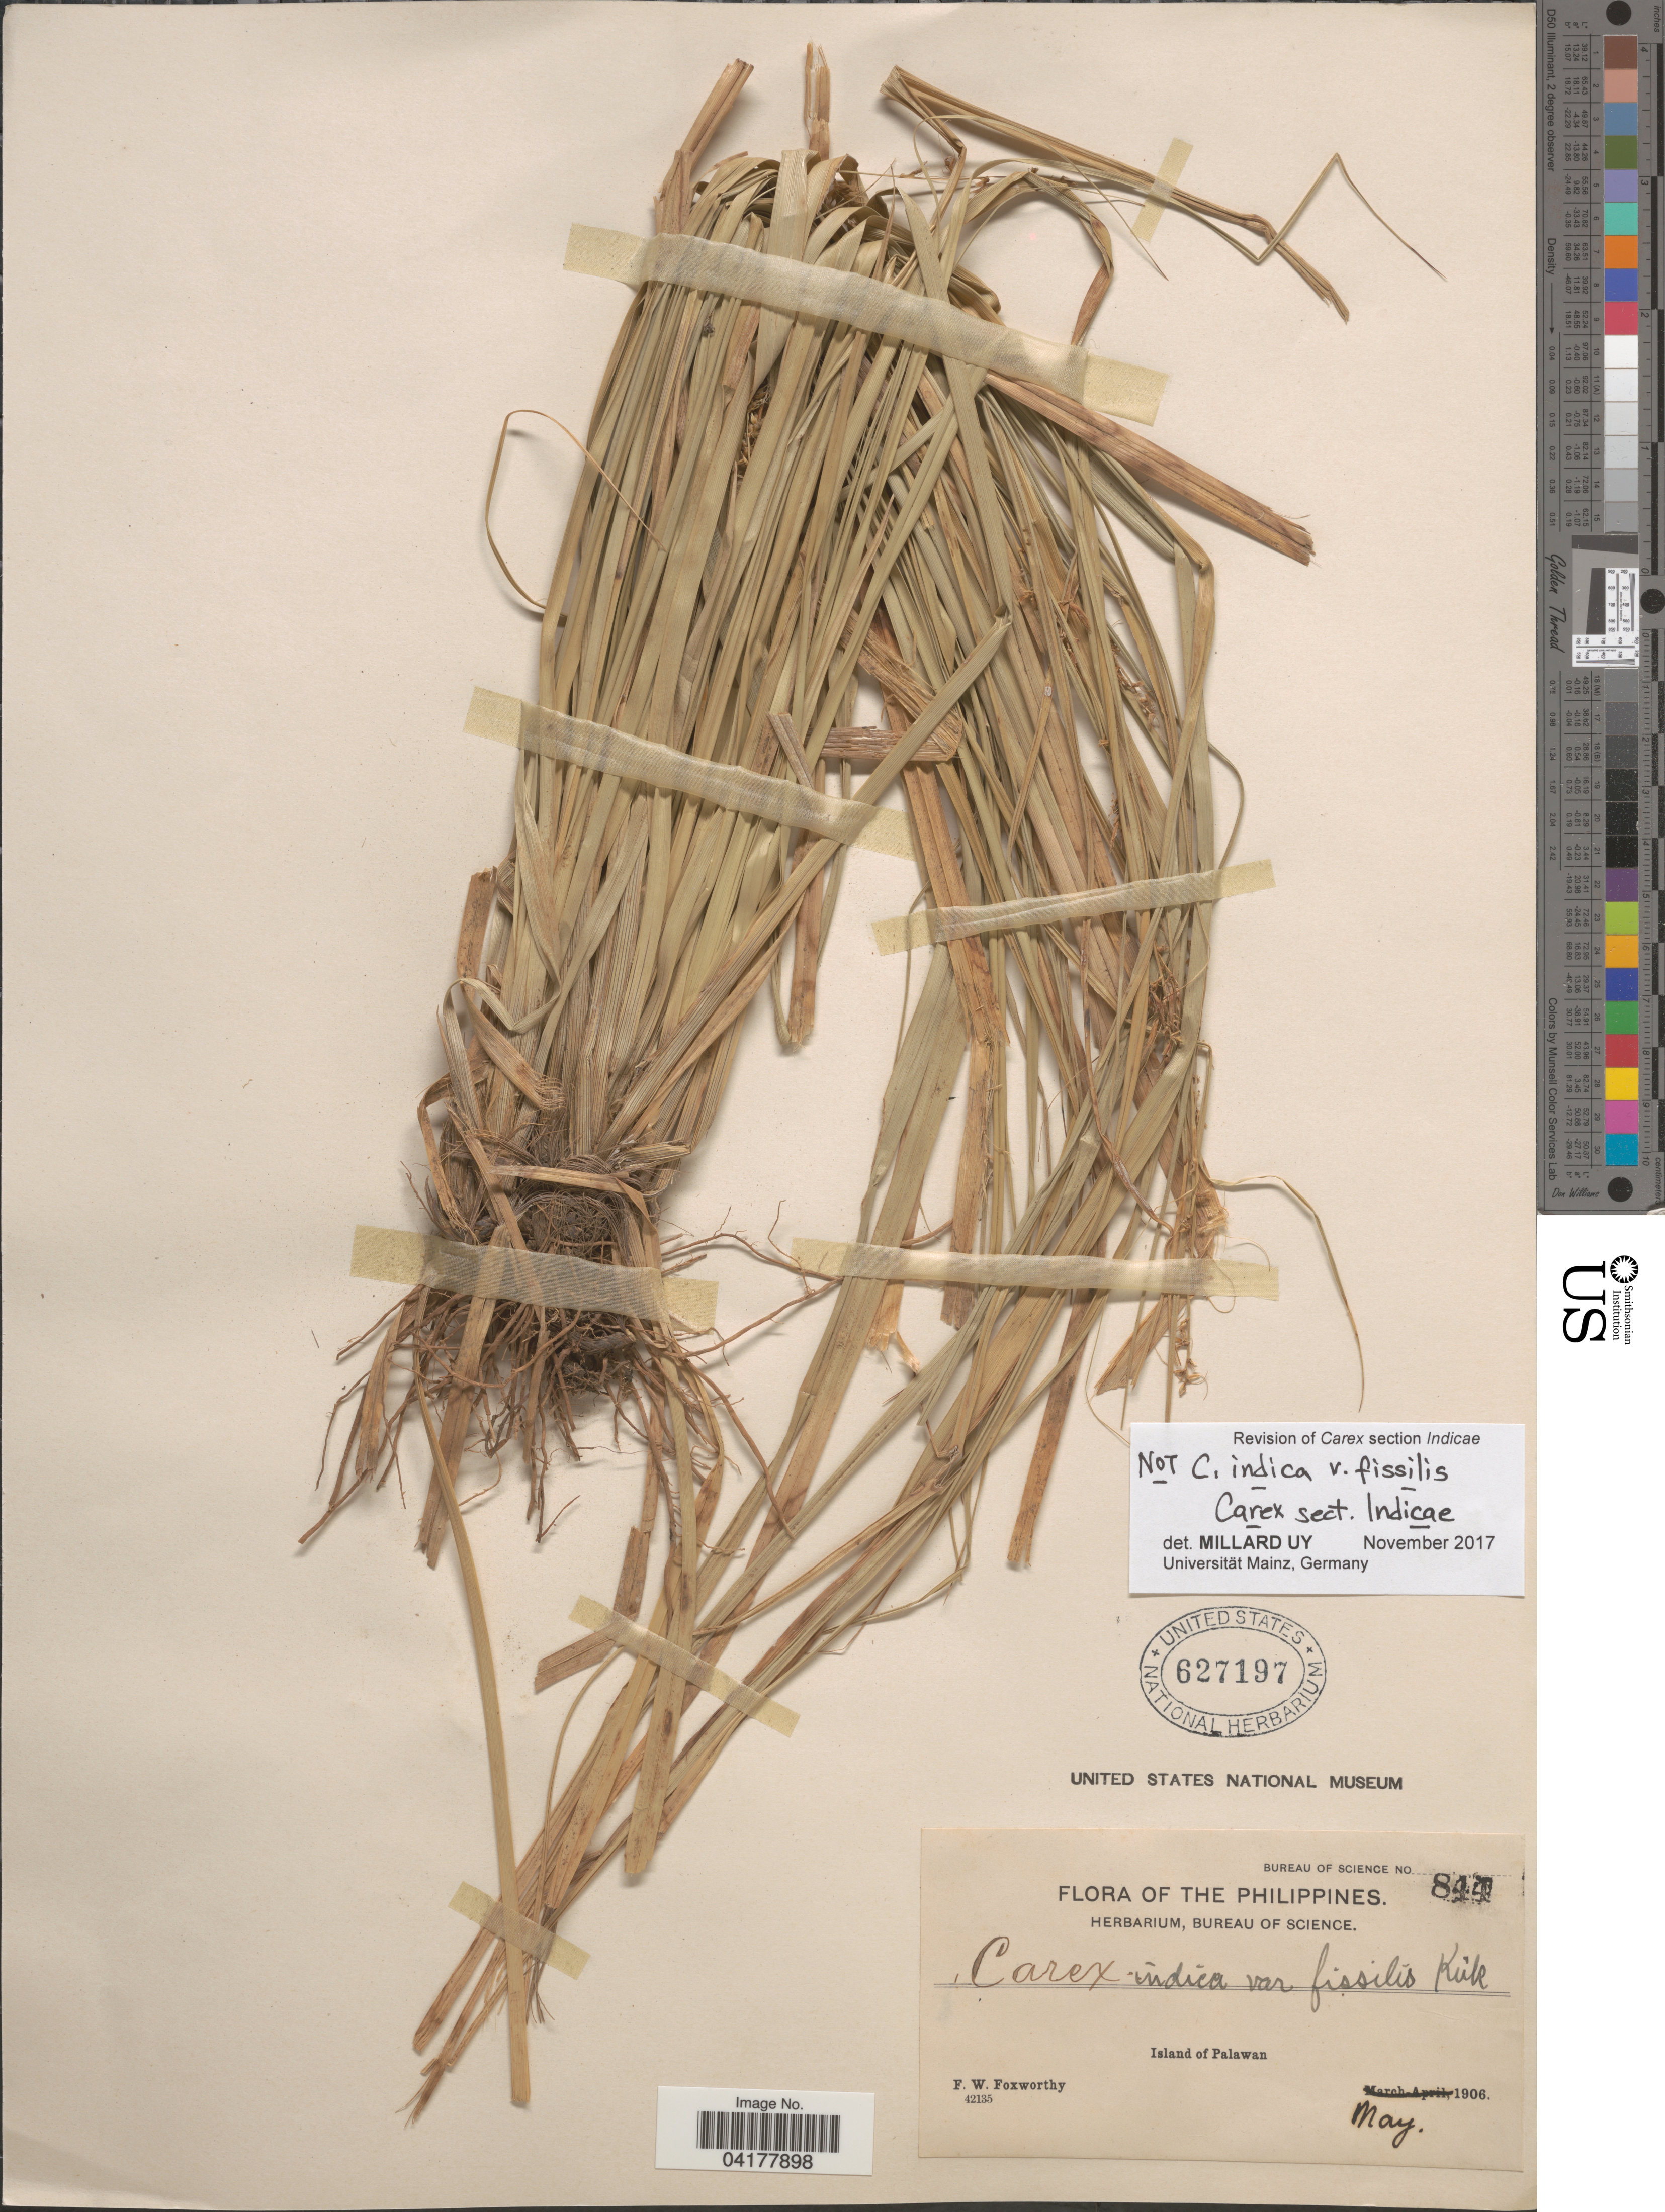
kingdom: Plantae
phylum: Tracheophyta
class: Liliopsida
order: Poales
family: Cyperaceae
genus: Carex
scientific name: Carex sp.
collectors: F. W. Foxworthy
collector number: Bureau of Science 844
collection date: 1906-05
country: Philippines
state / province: Mimaropa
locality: Island of Palawan.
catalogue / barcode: US 627197